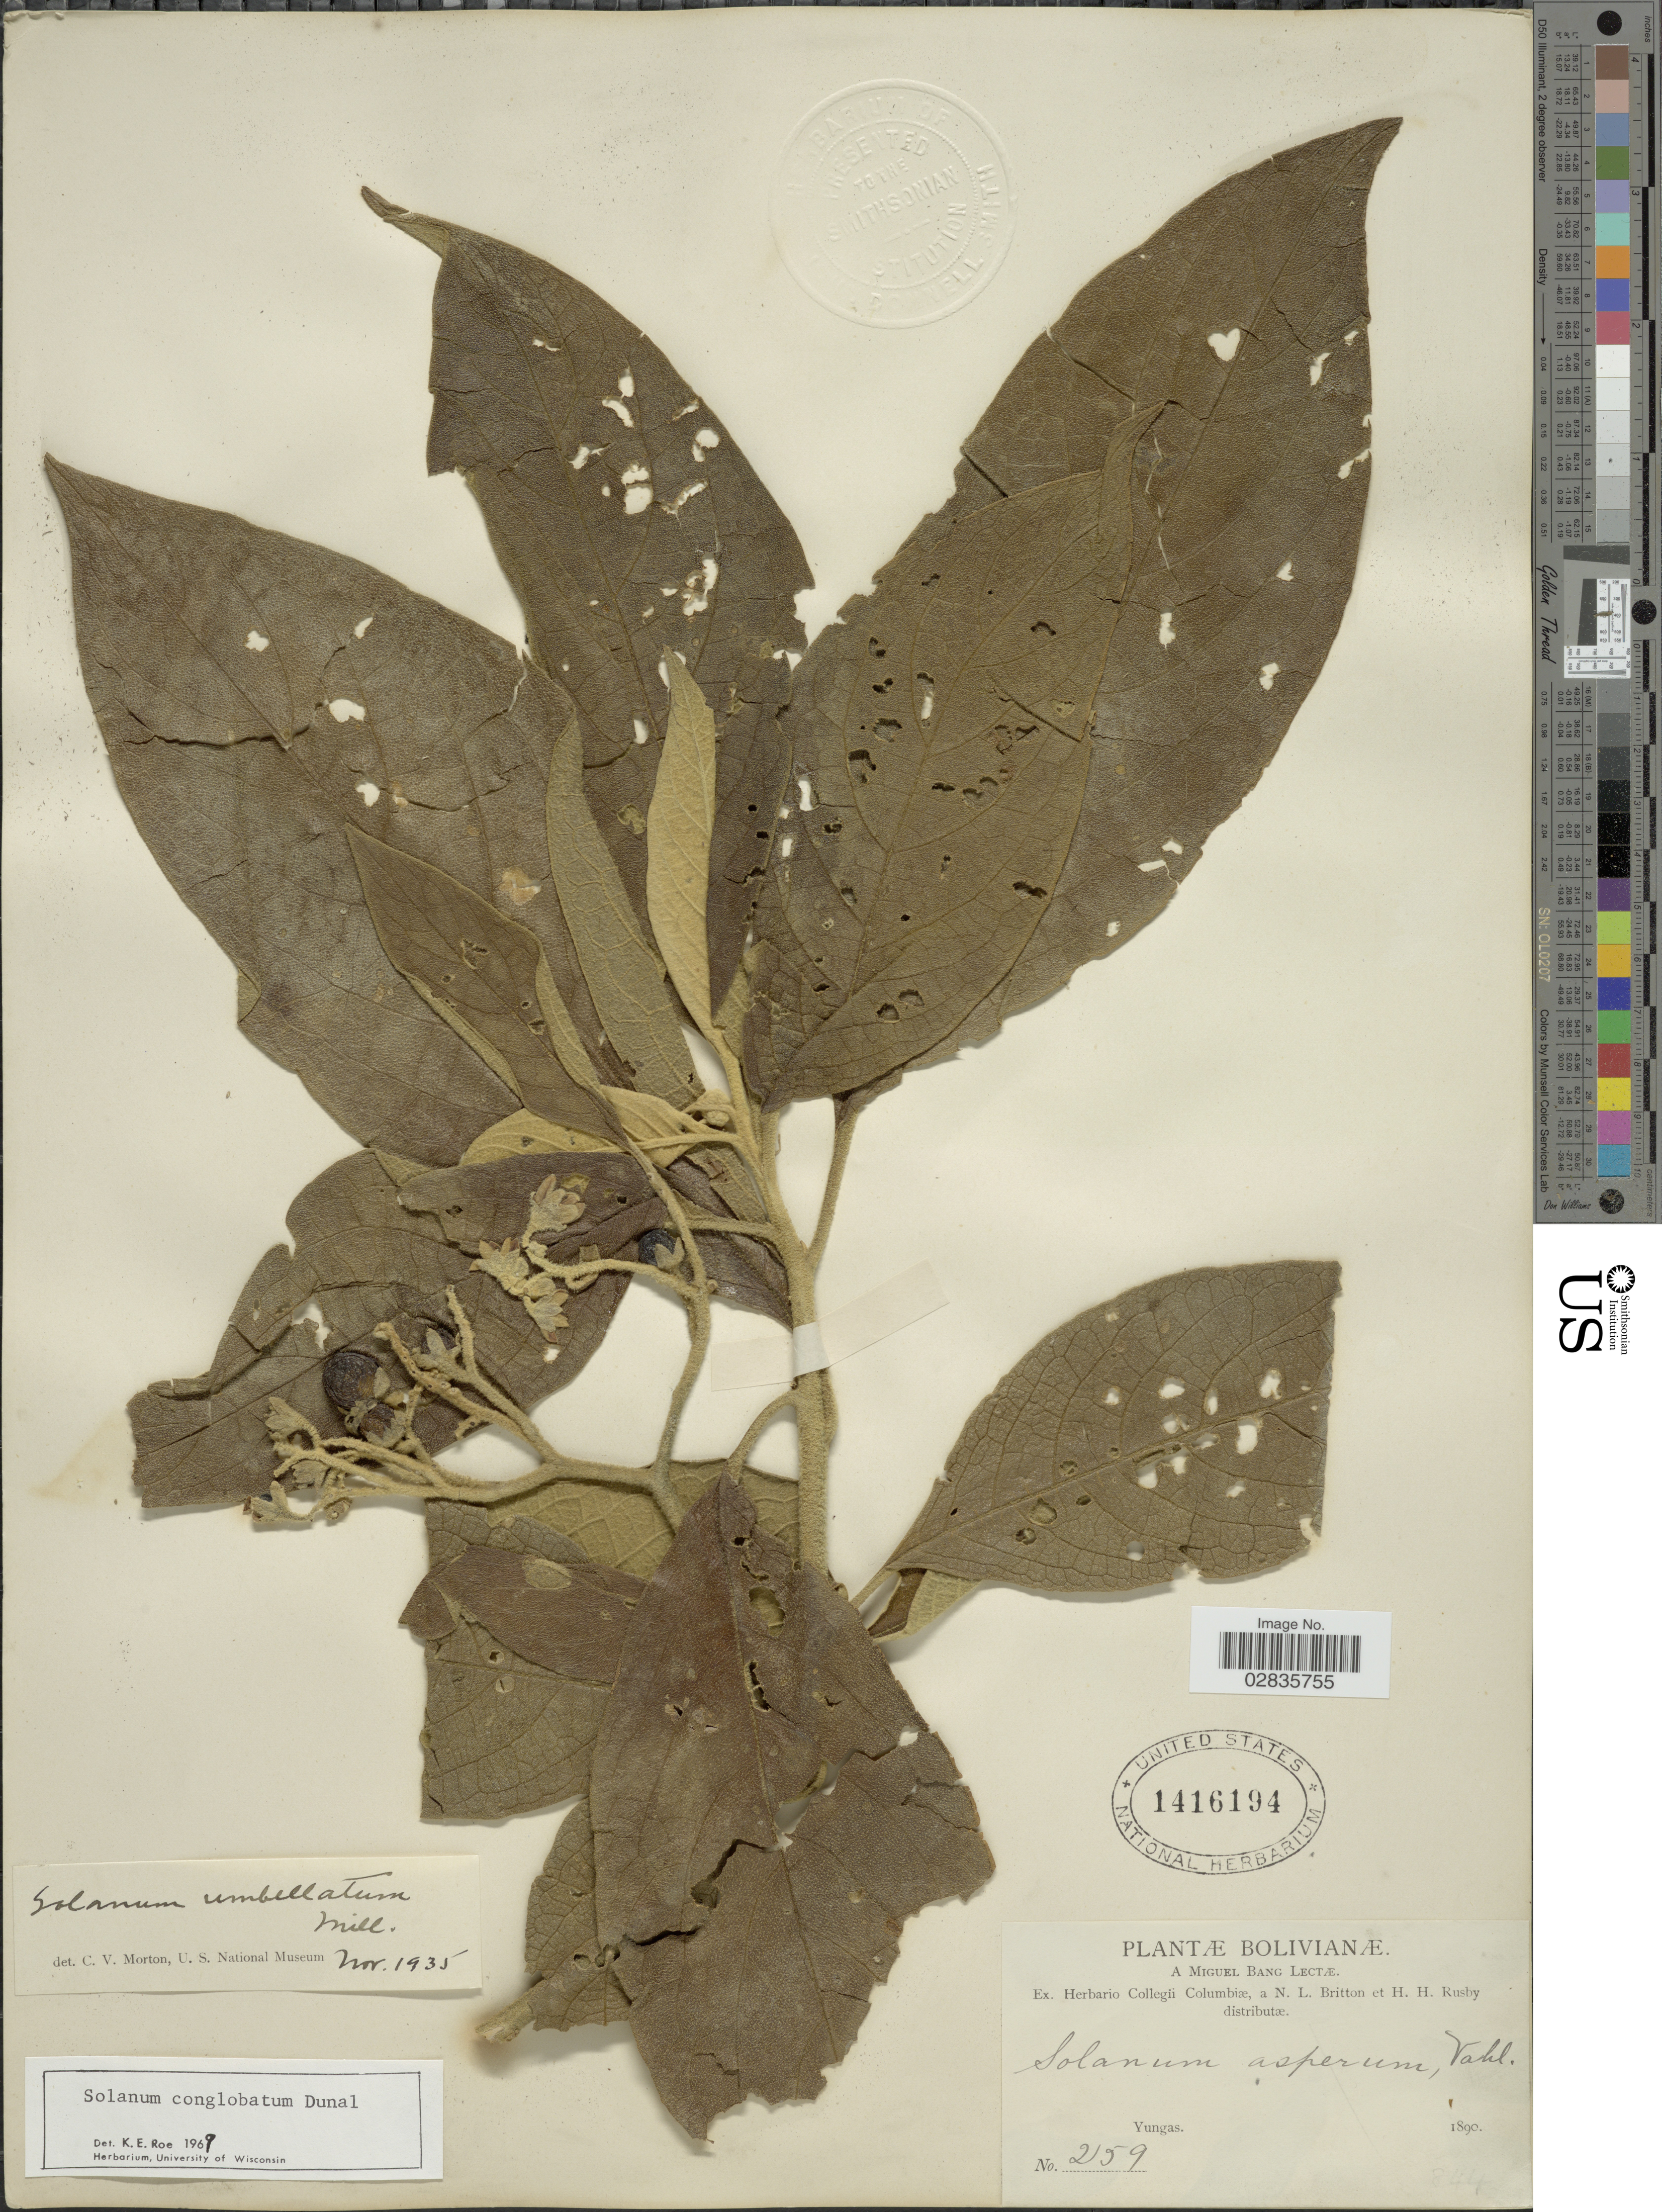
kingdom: Plantae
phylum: Tracheophyta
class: Magnoliopsida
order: Solanales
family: Solanaceae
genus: Solanum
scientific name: Solanum conglobatum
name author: Dunal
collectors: M. Bang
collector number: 2159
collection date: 1890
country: Bolivia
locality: Yungas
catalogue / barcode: US 1416194